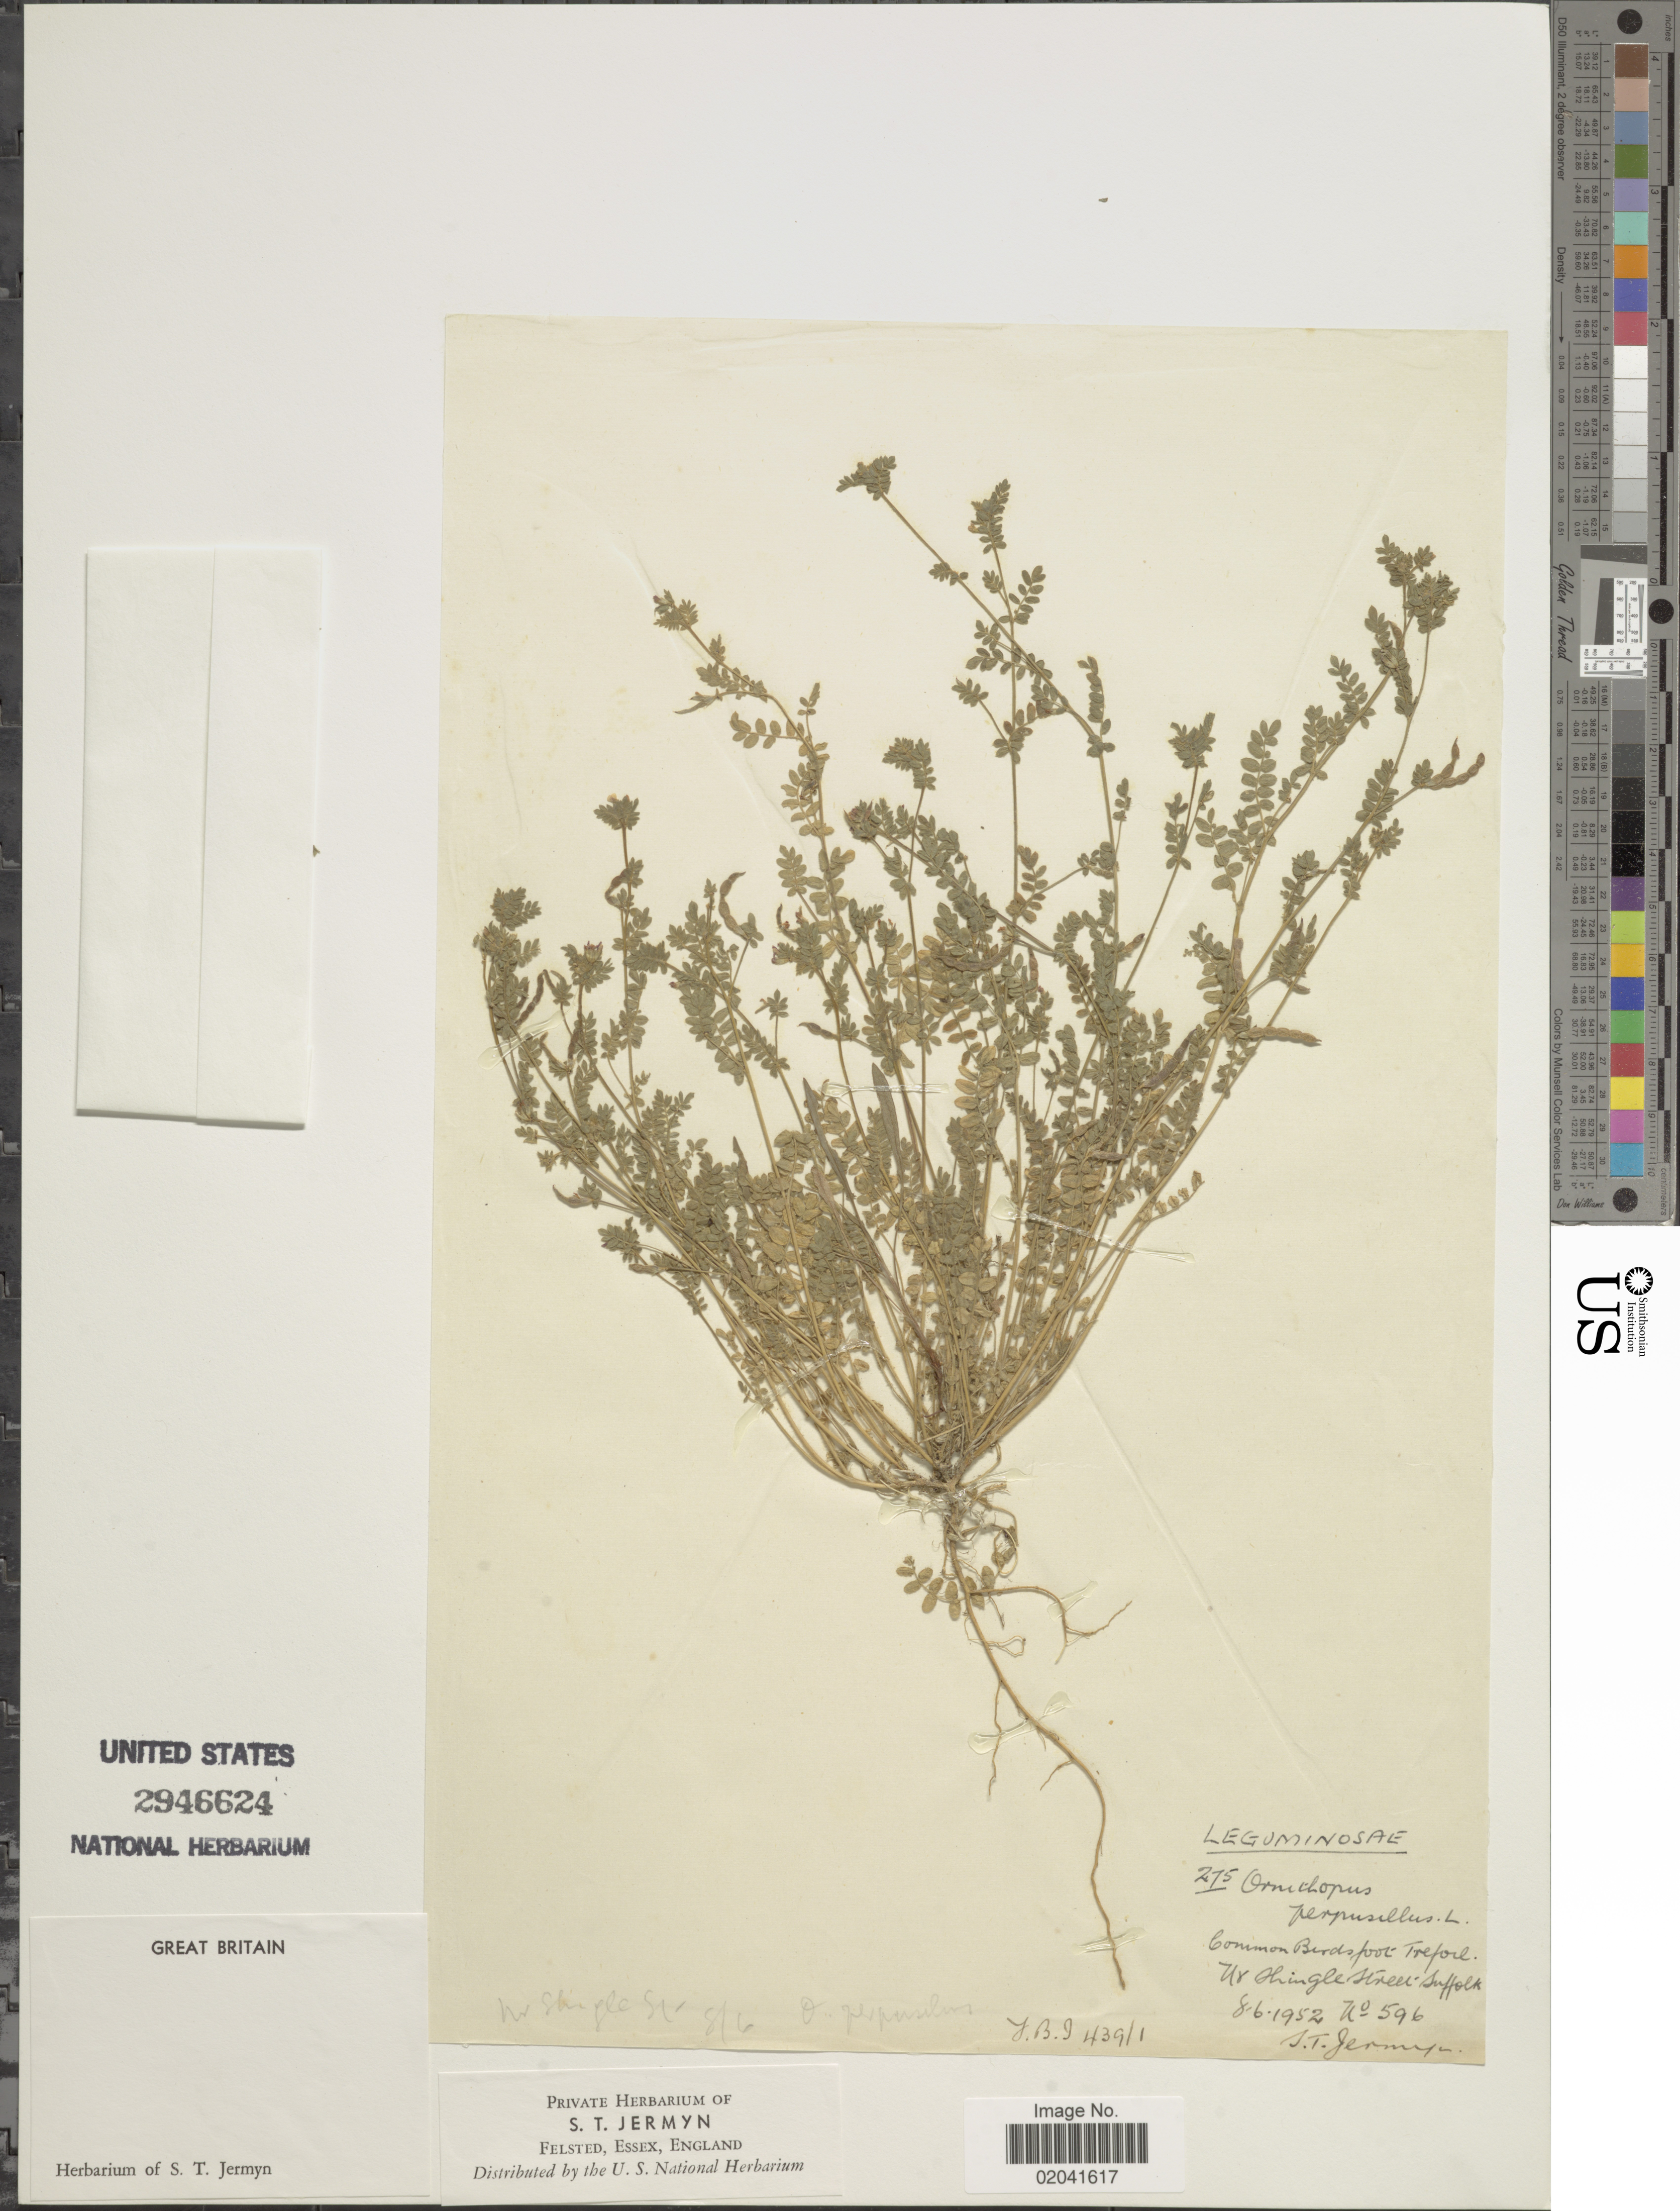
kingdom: Plantae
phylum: Tracheophyta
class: Magnoliopsida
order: Fabales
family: Fabaceae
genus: Ornithopus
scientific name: Ornithopus perpusillus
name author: L.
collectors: S. Jermyn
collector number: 596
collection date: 1952-06-08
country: United Kingdom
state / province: England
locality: Great Britain, U [illegible text] Shingle Street Suffolk.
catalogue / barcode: US 2946624